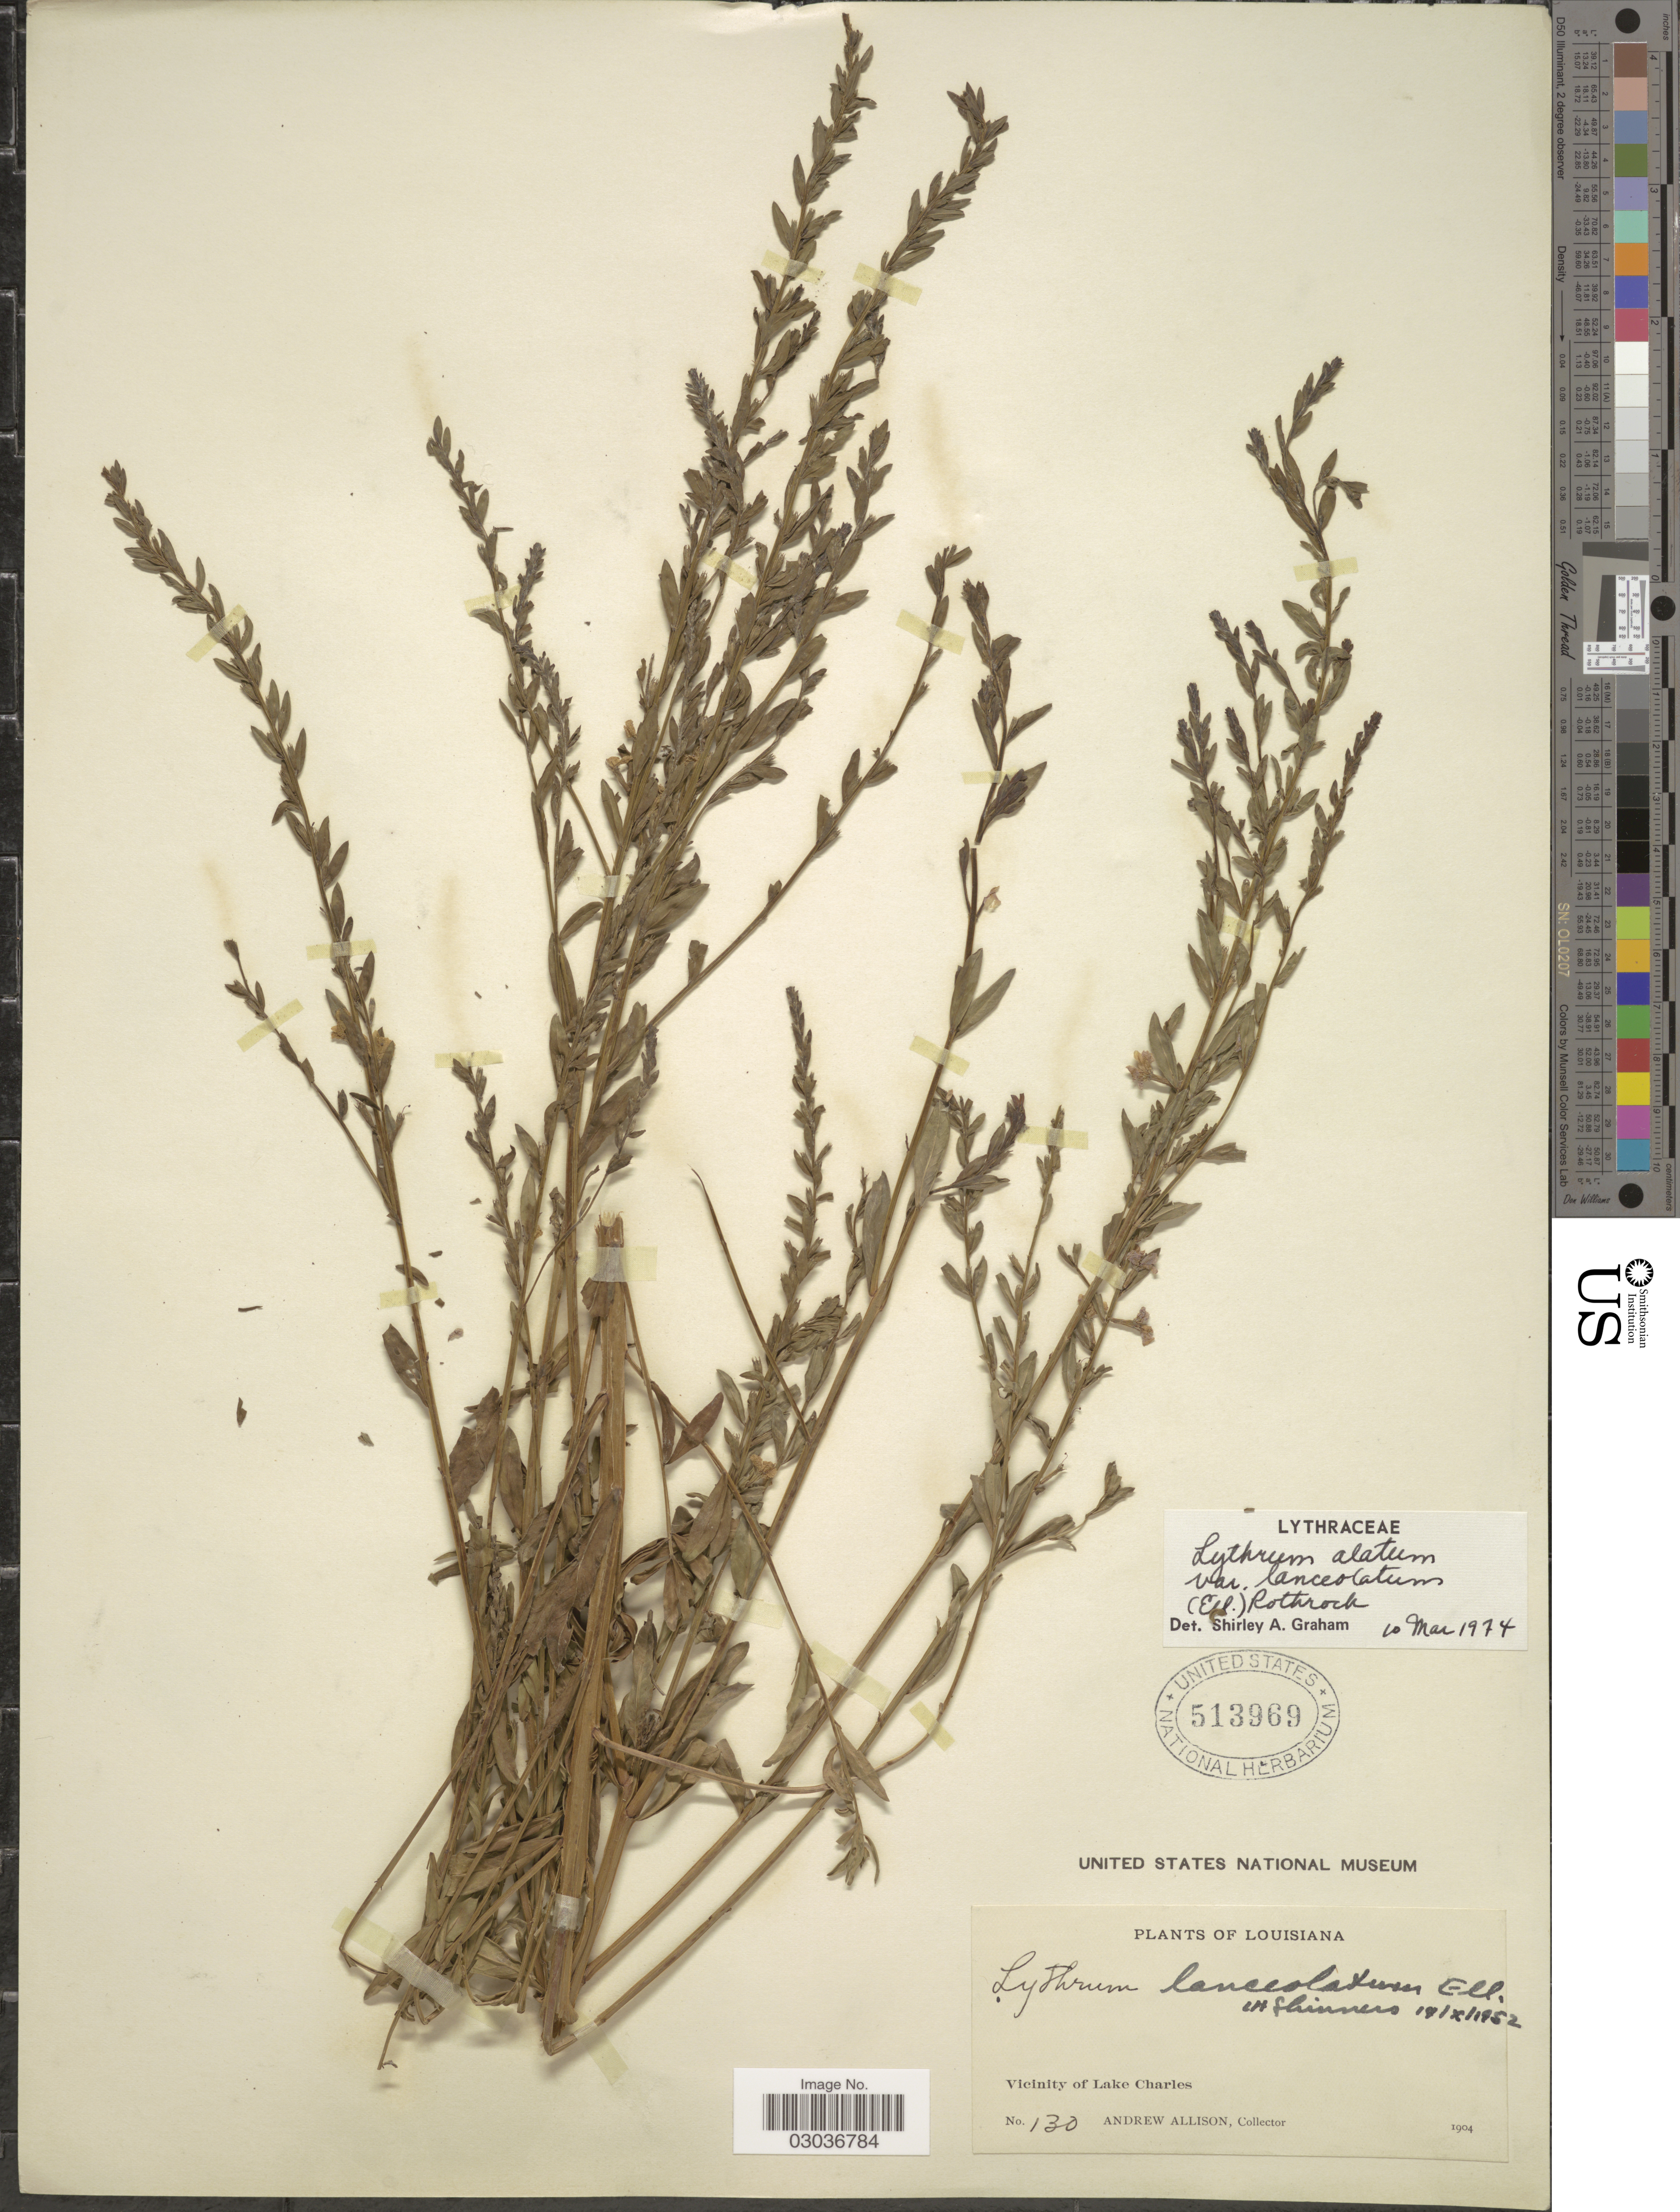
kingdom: Plantae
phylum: Tracheophyta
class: Magnoliopsida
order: Myrtales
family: Lythraceae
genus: Lythrum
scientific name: Lythrum alatum var. lanceolatum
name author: (Elliott) A. Gray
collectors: A. Allison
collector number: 130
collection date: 1904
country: United States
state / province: Louisiana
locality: Vicinity of Lake Charles.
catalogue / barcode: US 513969